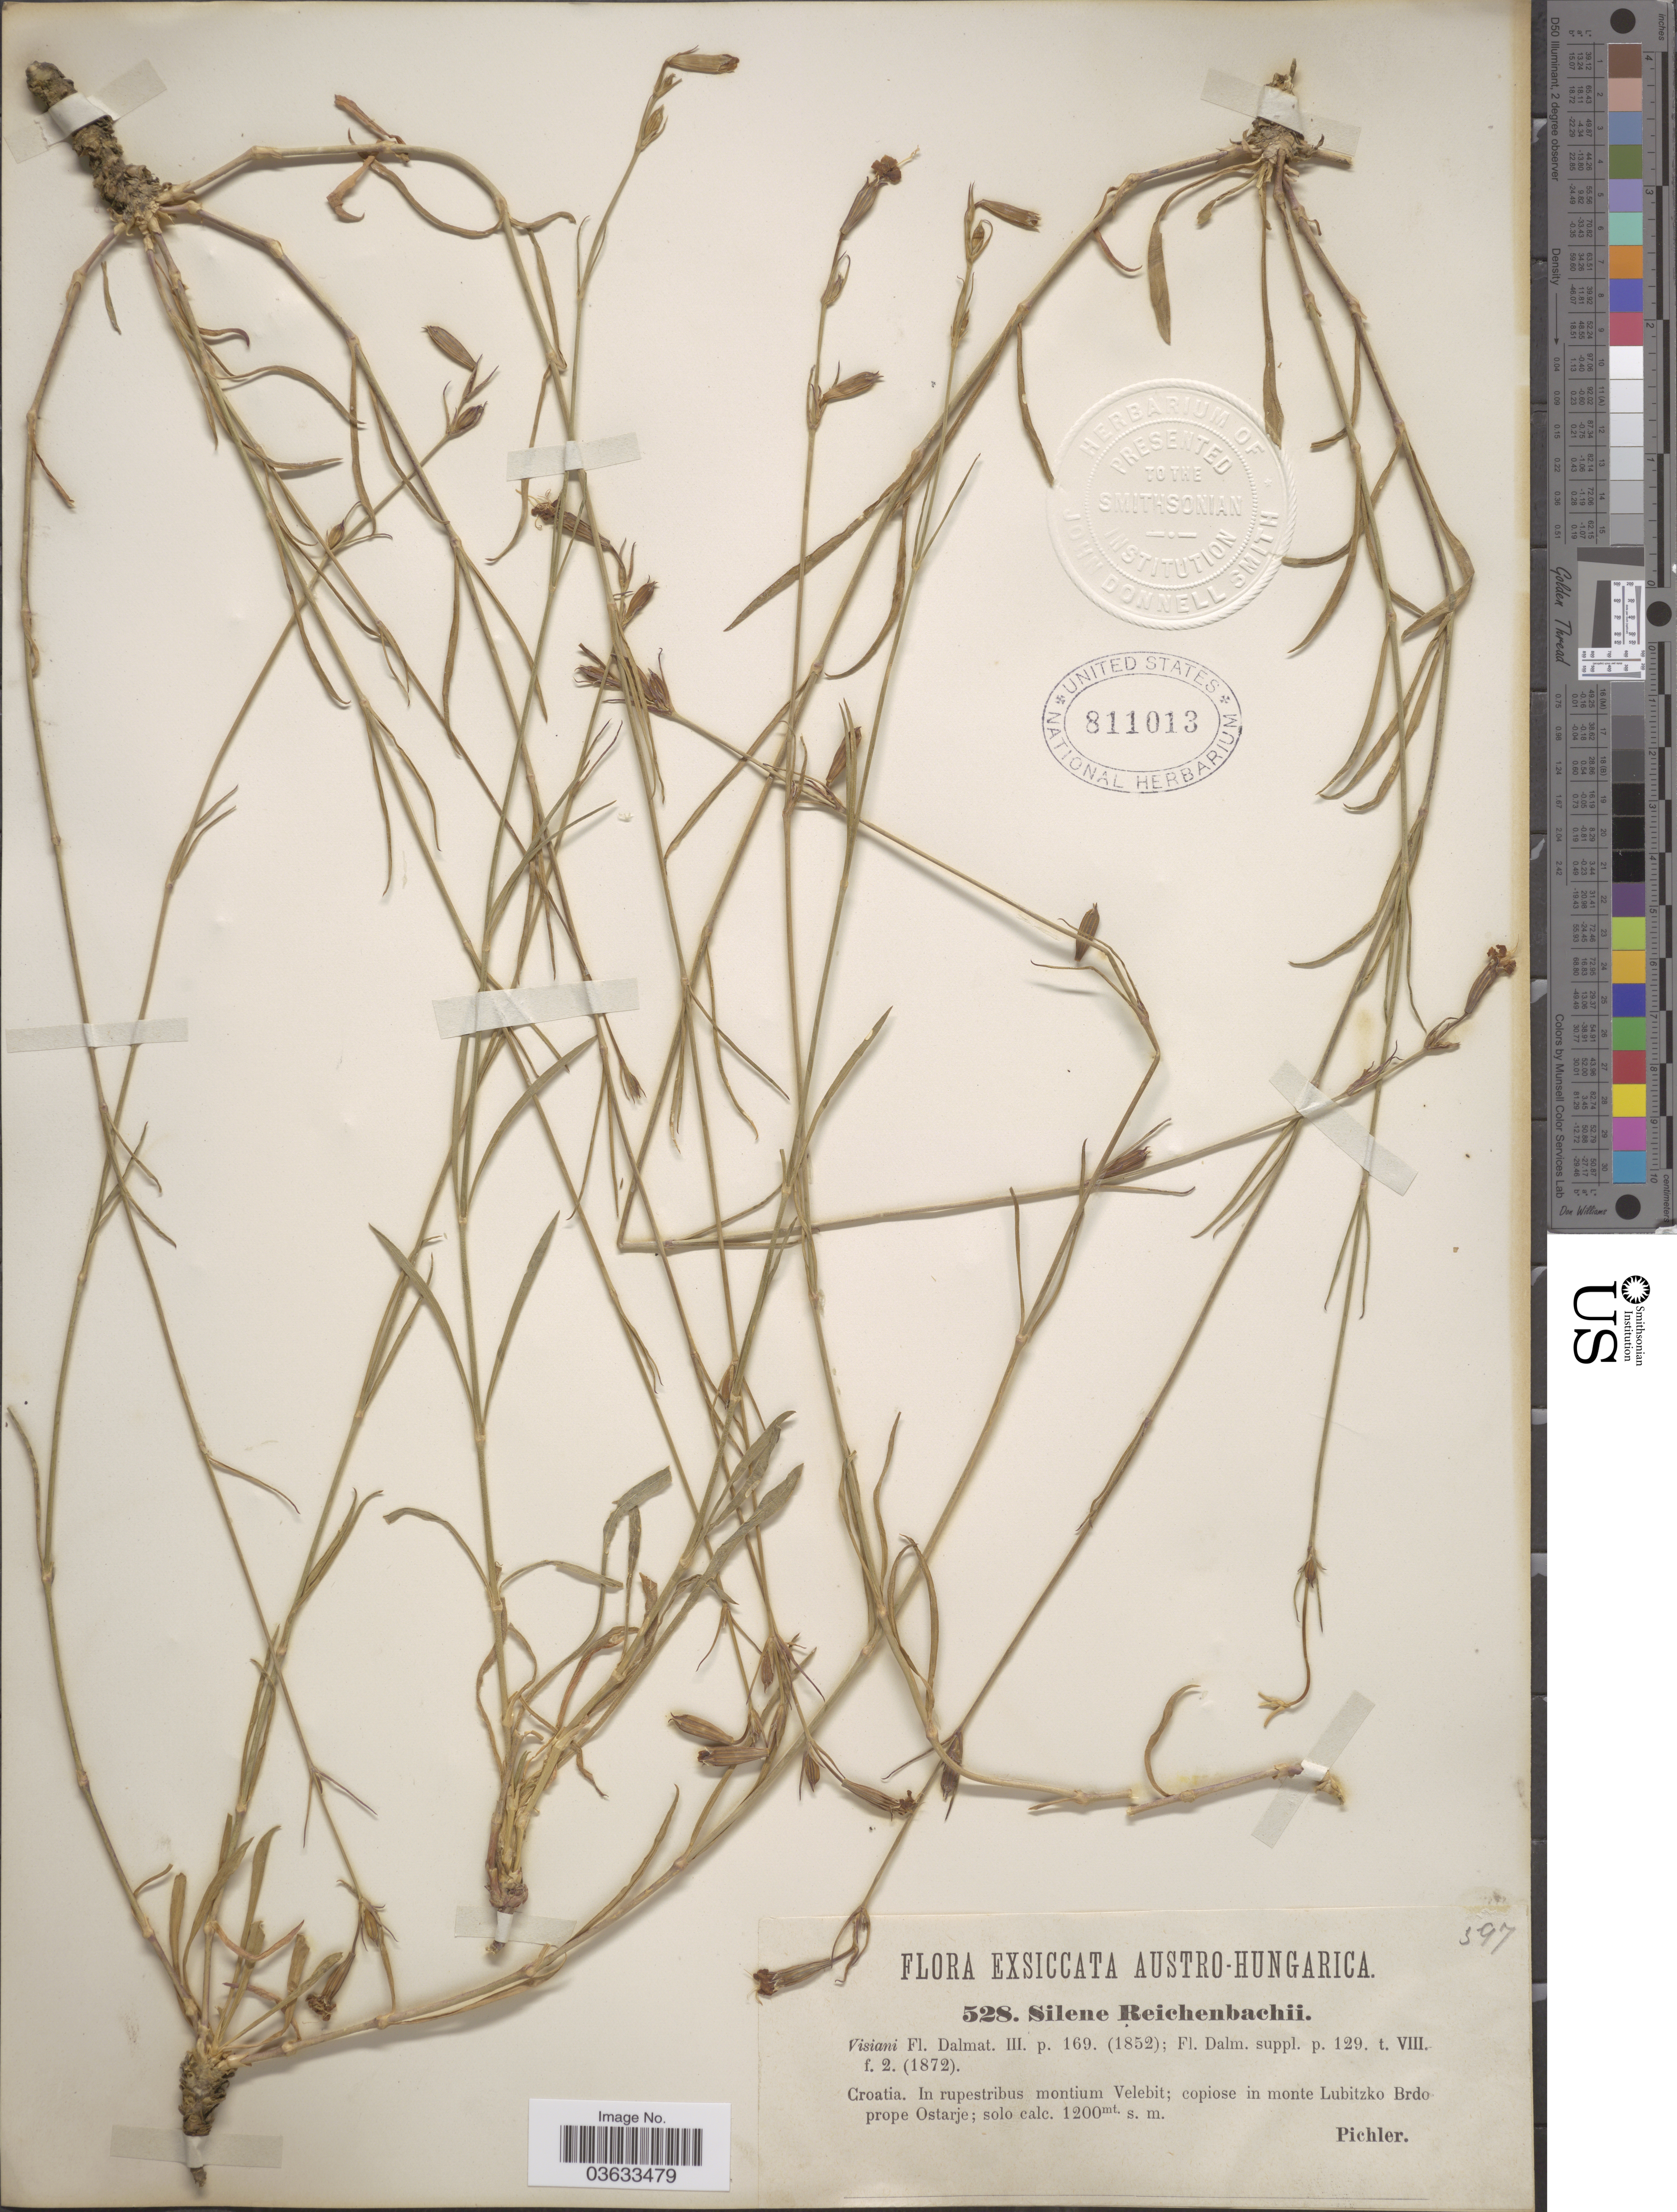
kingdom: Plantae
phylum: Tracheophyta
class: Magnoliopsida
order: Caryophyllales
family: Caryophyllaceae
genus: Silene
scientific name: Silene reichenbachii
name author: Vis.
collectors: Pichler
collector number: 528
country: Croatia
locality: Austro-Hungarica. In rupestribus montium Velebit; copiose in monte Lubitzko Brdo prope Ostarje.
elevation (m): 1200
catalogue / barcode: US 811013